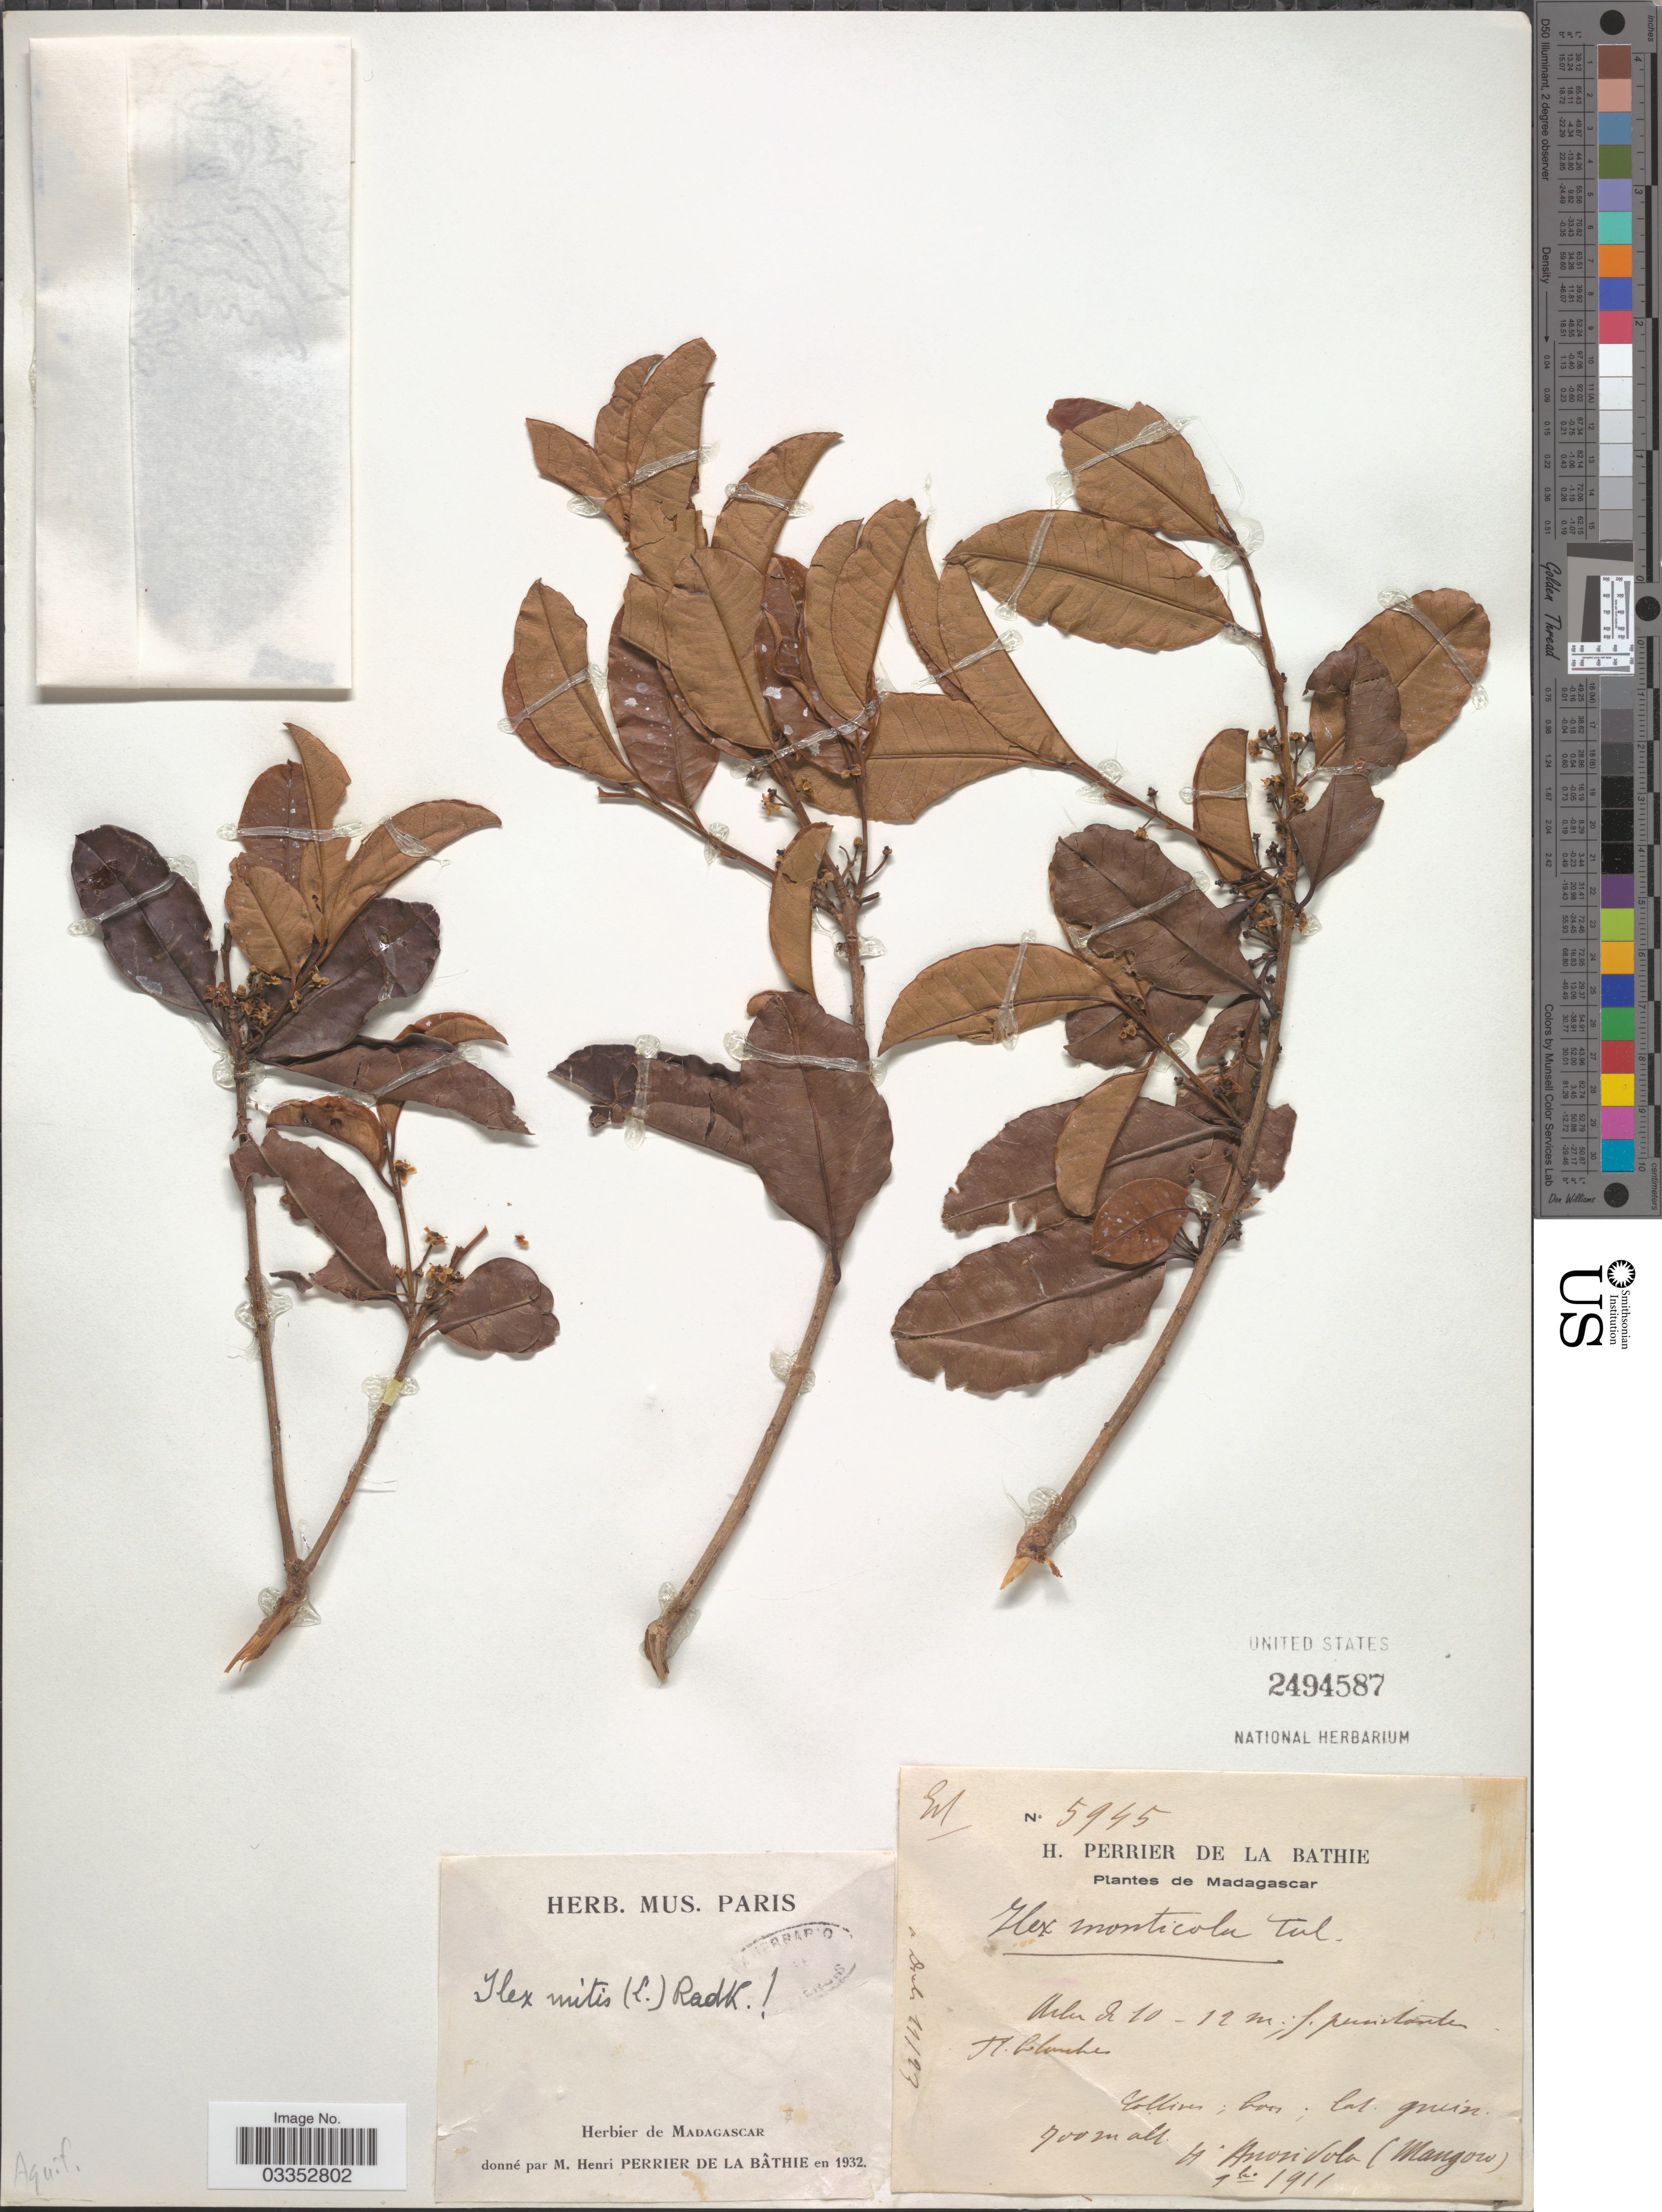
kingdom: Plantae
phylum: Tracheophyta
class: Magnoliopsida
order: Aquifoliales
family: Aquifoliaceae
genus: Ilex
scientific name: Ilex mitis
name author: (L.) Radlk.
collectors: H. Perrier de la Bâthie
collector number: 5945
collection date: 1911-11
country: Madagascar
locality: Anosivola (Mangoro)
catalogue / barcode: US 2494587